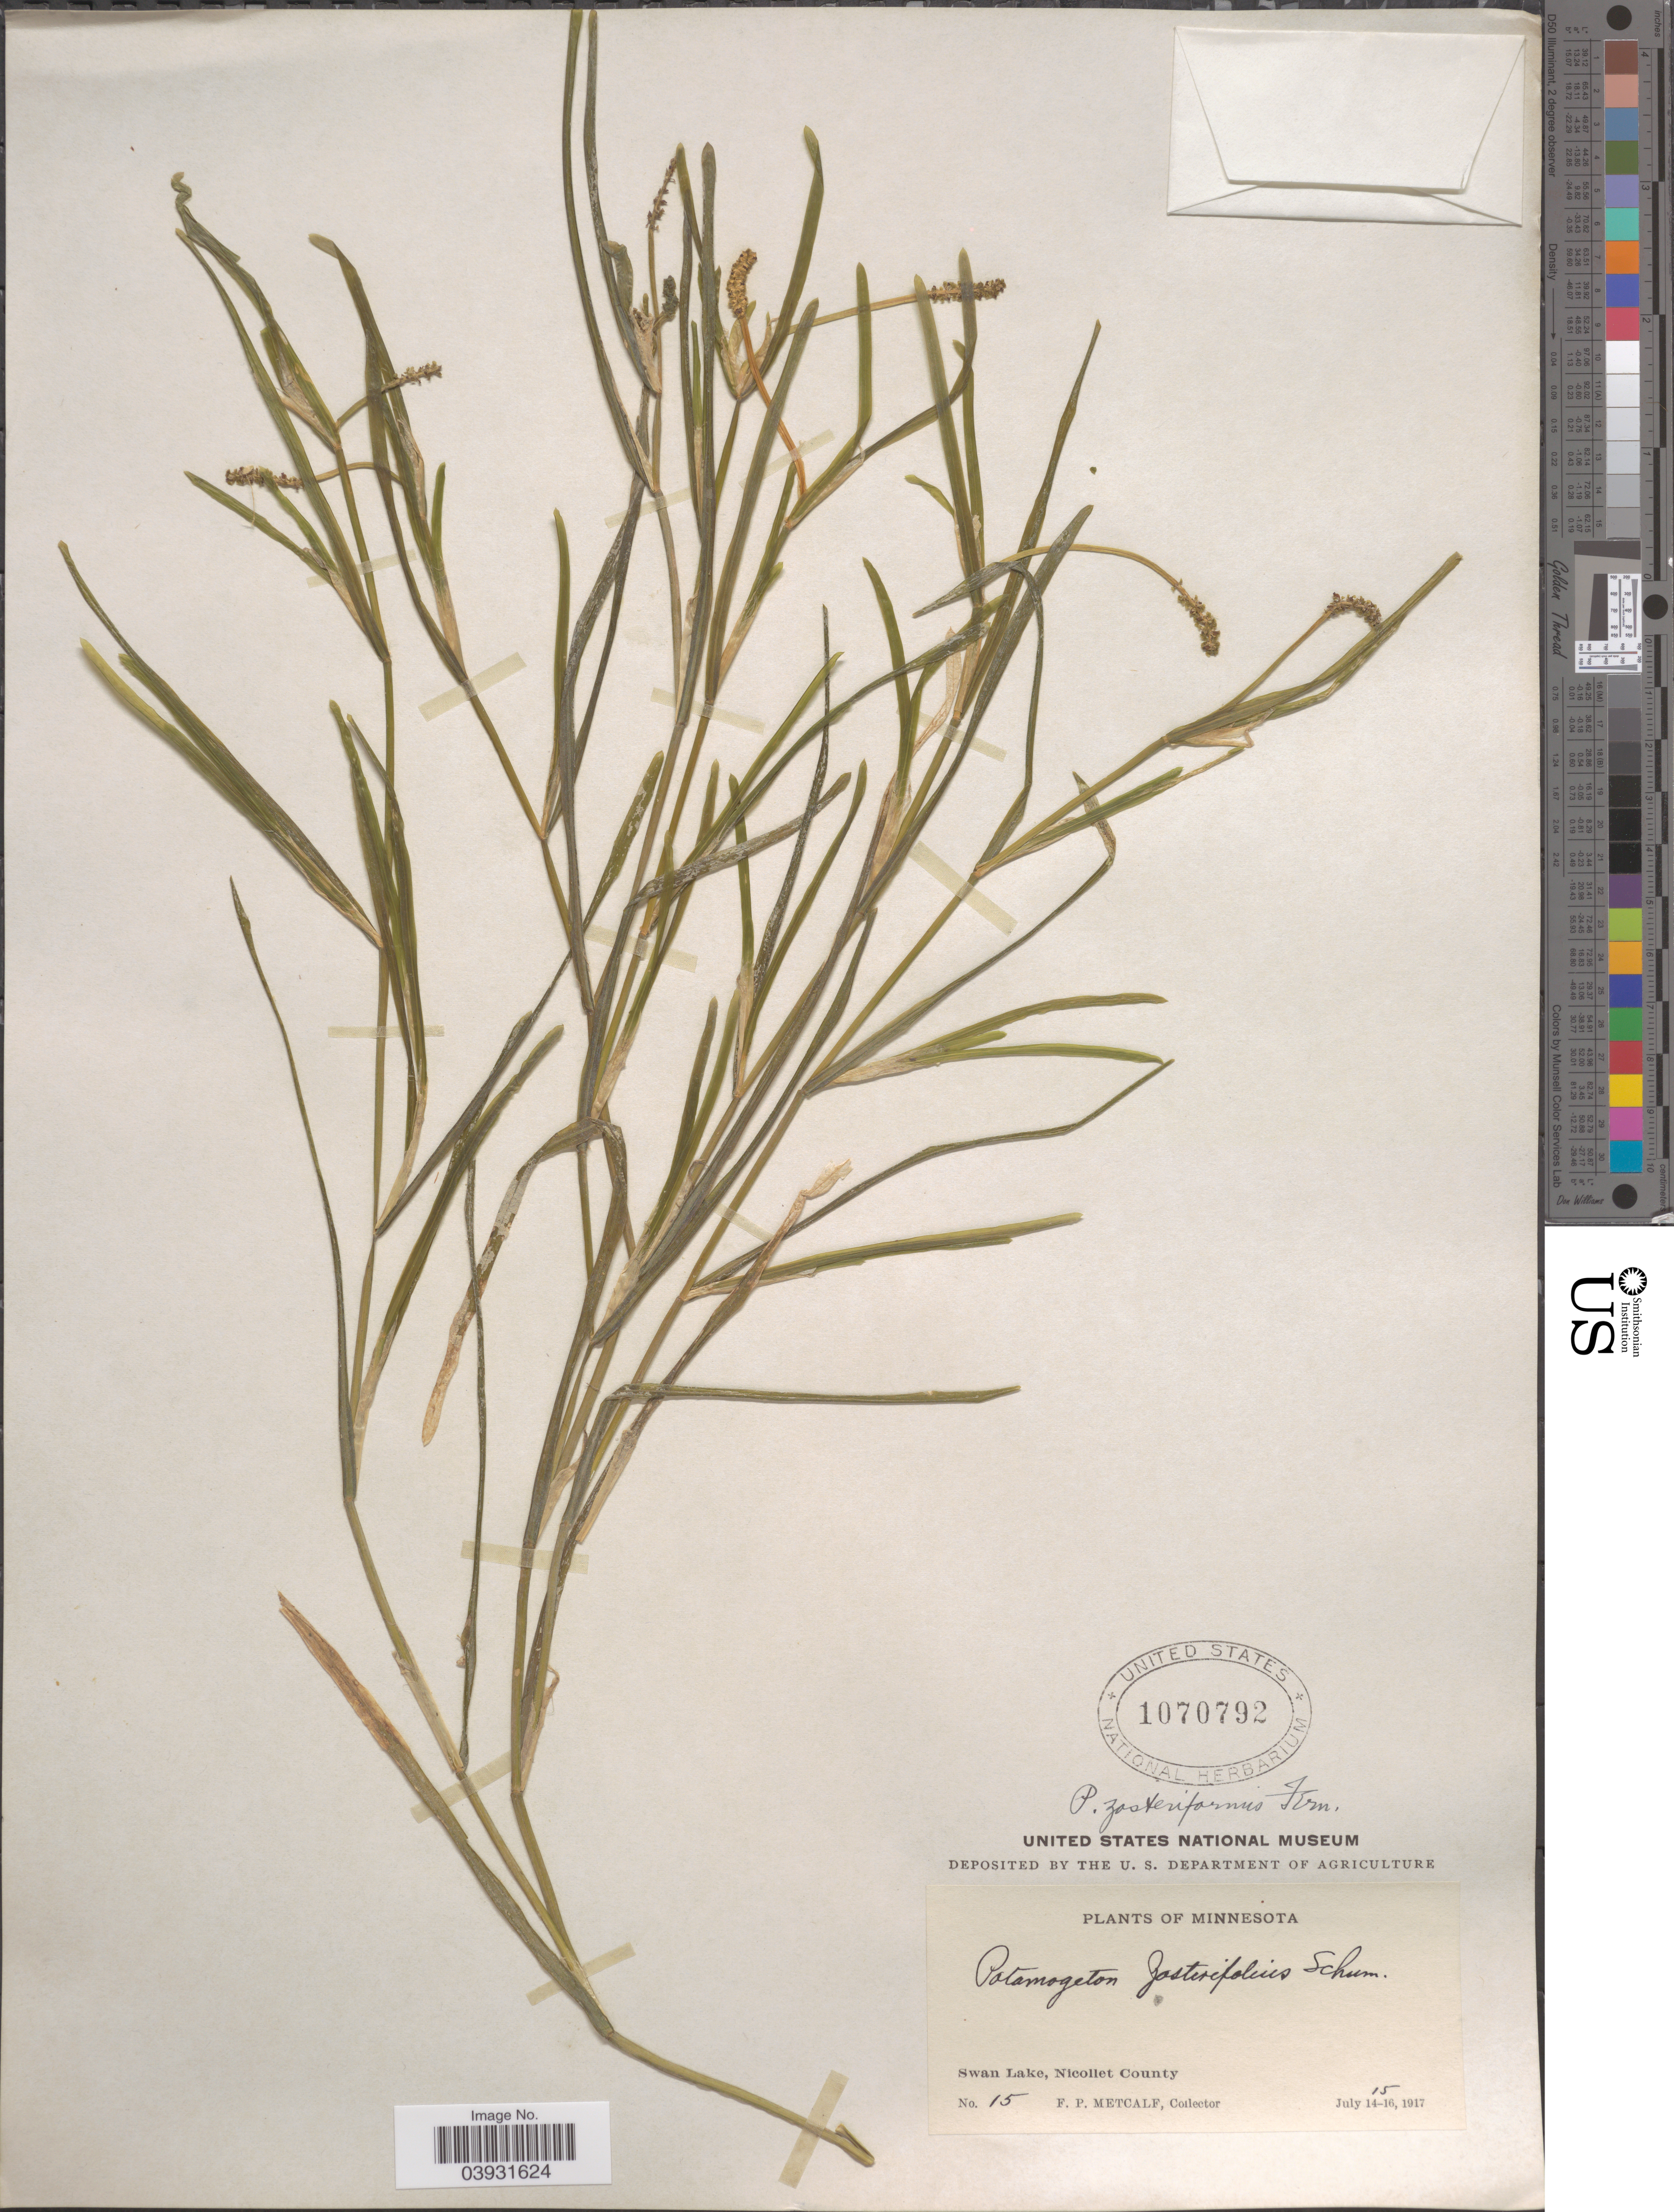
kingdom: Plantae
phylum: Tracheophyta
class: Liliopsida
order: Alismatales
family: Potamogetonaceae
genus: Potamogeton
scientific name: Potamogeton zosterifolius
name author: Schumach.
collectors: F. Metcalf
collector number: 15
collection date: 1917-07-15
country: United States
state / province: Minnesota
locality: Swan Lake, Nicollet County.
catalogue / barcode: US 1070792